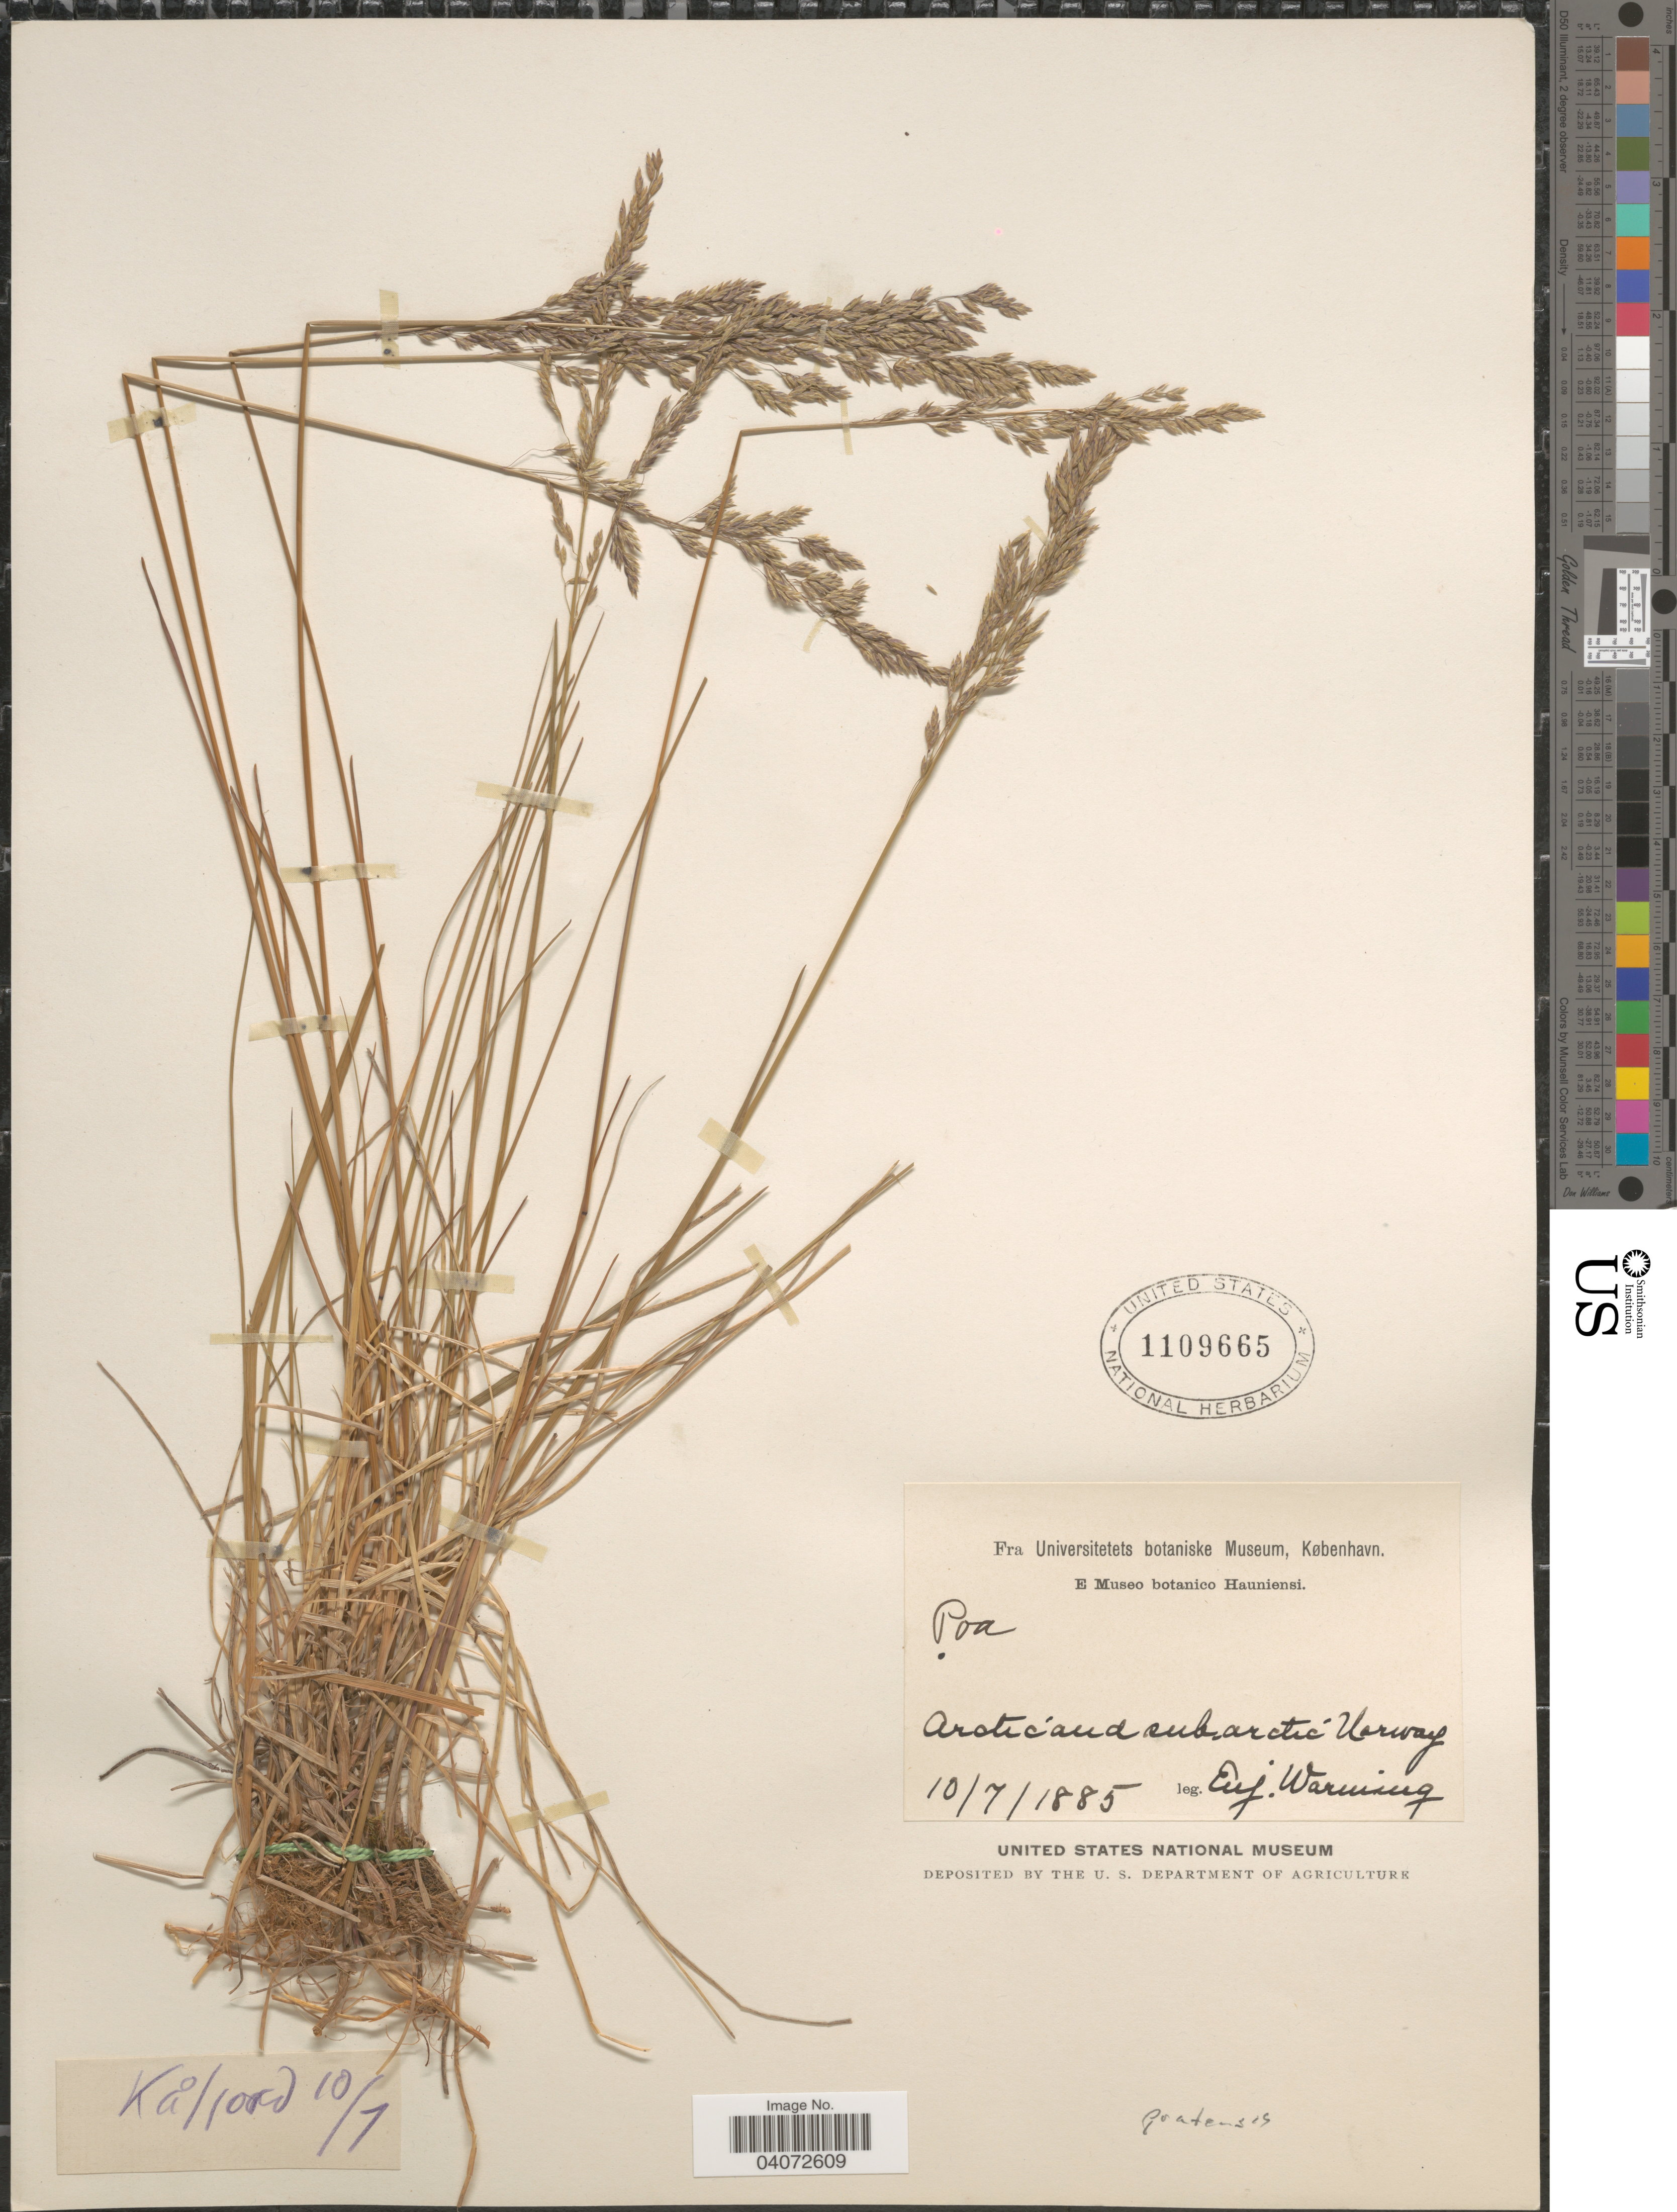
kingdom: Plantae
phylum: Tracheophyta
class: Liliopsida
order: Poales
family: Poaceae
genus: Poa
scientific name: Poa pratensis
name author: L.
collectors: E. Warming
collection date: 1885-07-10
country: Norway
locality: Arctic and sub. arctic Norway. Kåfjord.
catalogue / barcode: US 1109665